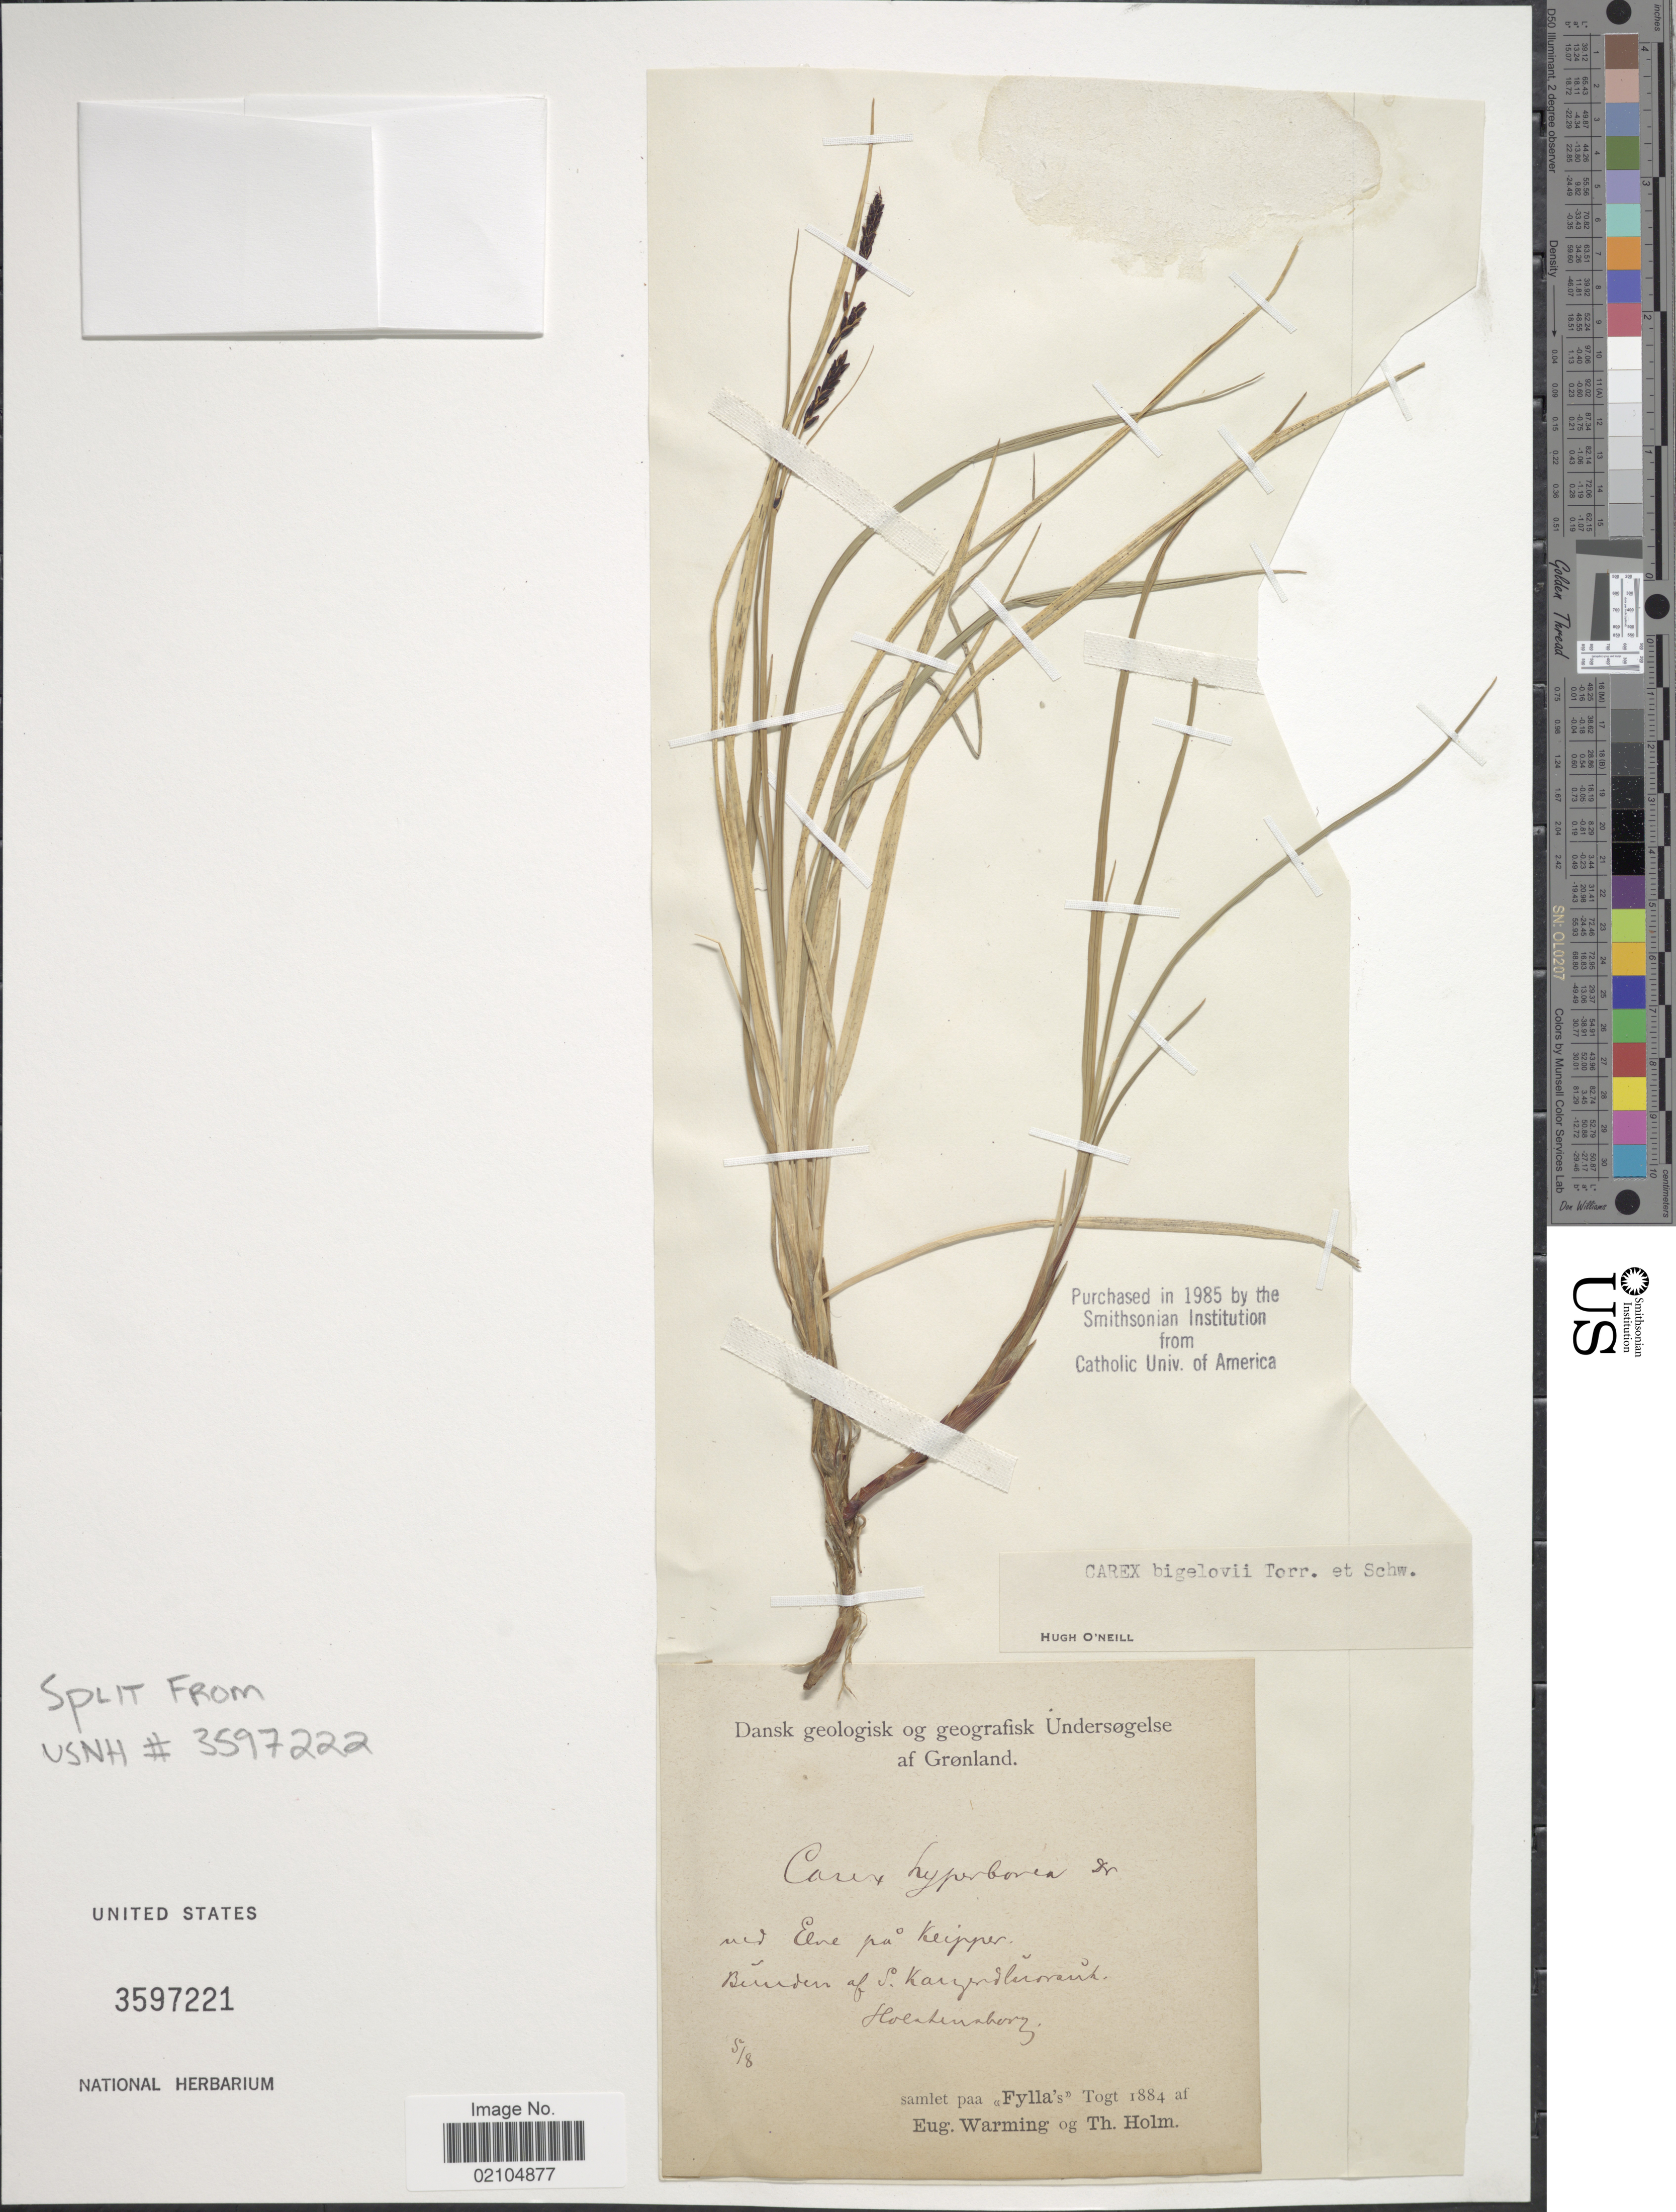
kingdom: Plantae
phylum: Tracheophyta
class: Liliopsida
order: Poales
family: Cyperaceae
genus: Carex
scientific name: Carex bigelowii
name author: Torr. ex Schwein.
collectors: E. Warming & T. Holm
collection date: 1884-08-05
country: Greenland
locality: Grønland, und Elne pa Klipper, Bunden af S. Kangerlussuak, Holsteinsborg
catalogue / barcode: US 3597221